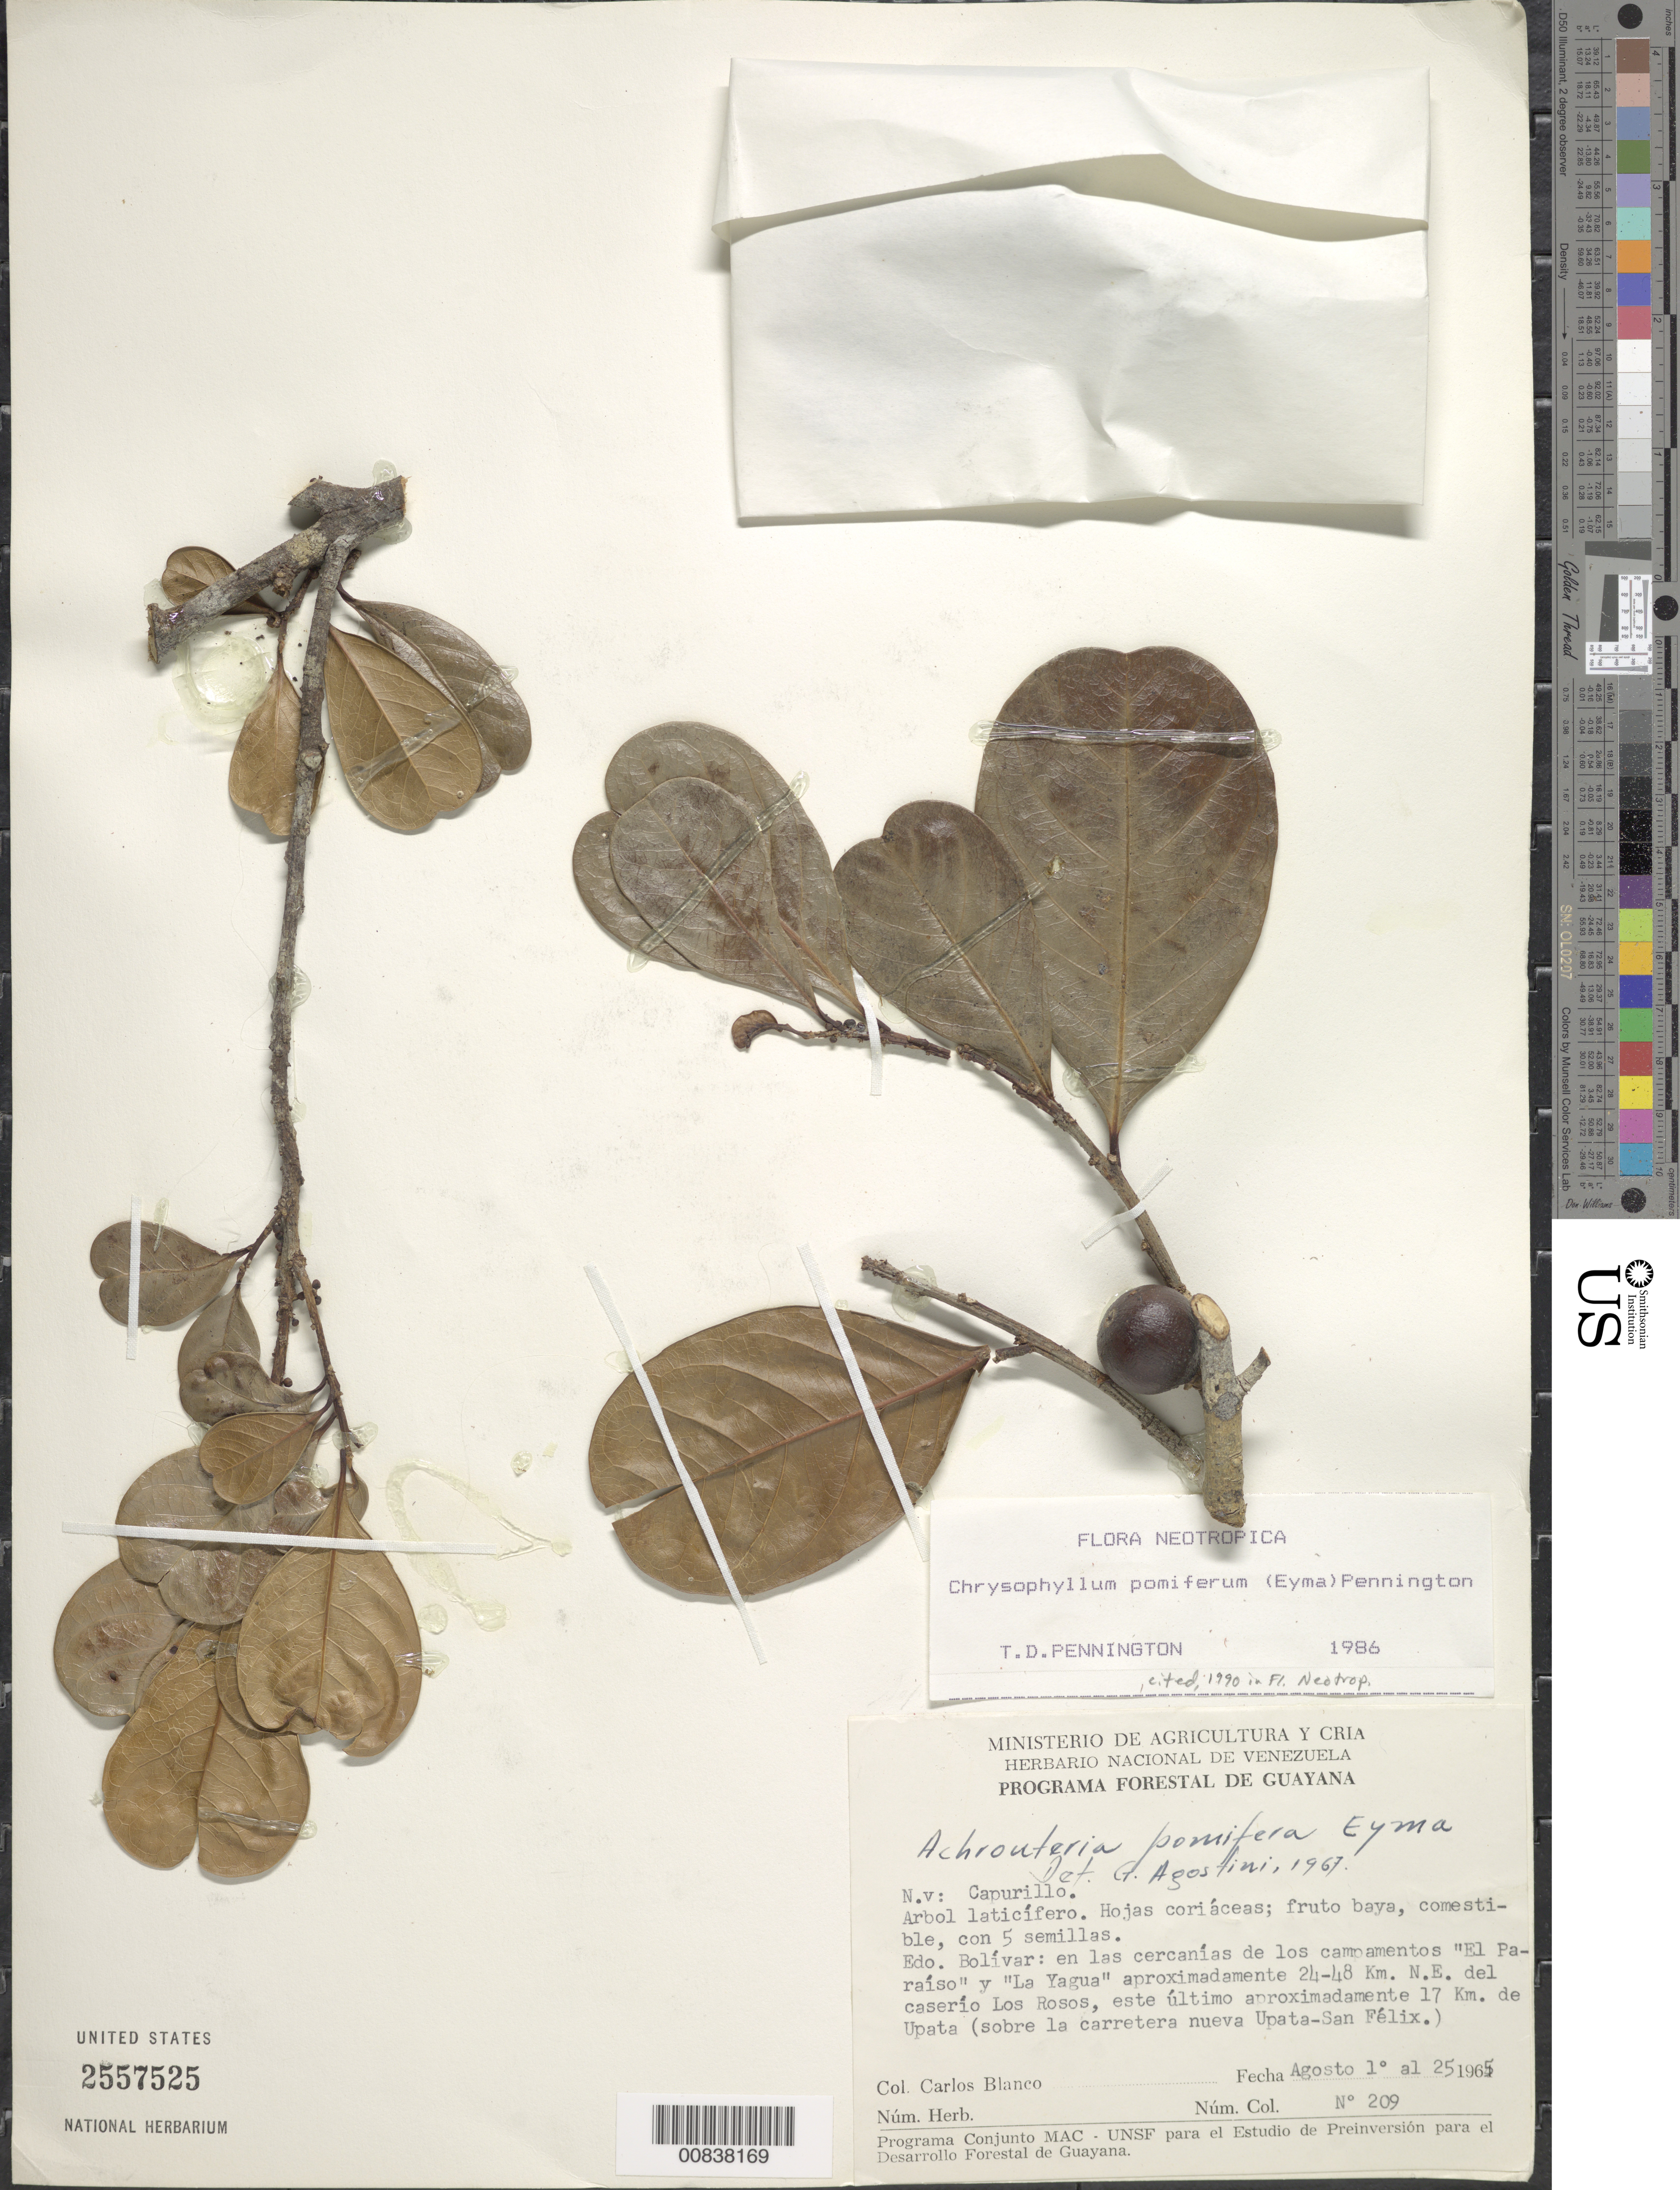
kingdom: Plantae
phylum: Tracheophyta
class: Magnoliopsida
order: Ericales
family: Sapotaceae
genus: Chrysophyllum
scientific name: Chrysophyllum pomiferum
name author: (Eyma) T.D. Penn.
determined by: Pennington, T. D., (K)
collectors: C. A. Blanco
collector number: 209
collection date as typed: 1-Aug-65 to 25-Aug-65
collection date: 1965-08-01/1965-08-25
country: Venezuela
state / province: Bolívar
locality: Campamentos "El Paraiso" y "La Yagua", 24-48 km NE del caserío Los Rosos, este ultimo aprox 17 m de Upata (sobre la carretera nueva Upata-San Felix)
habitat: Cercanias de los campamentos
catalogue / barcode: US 2557525